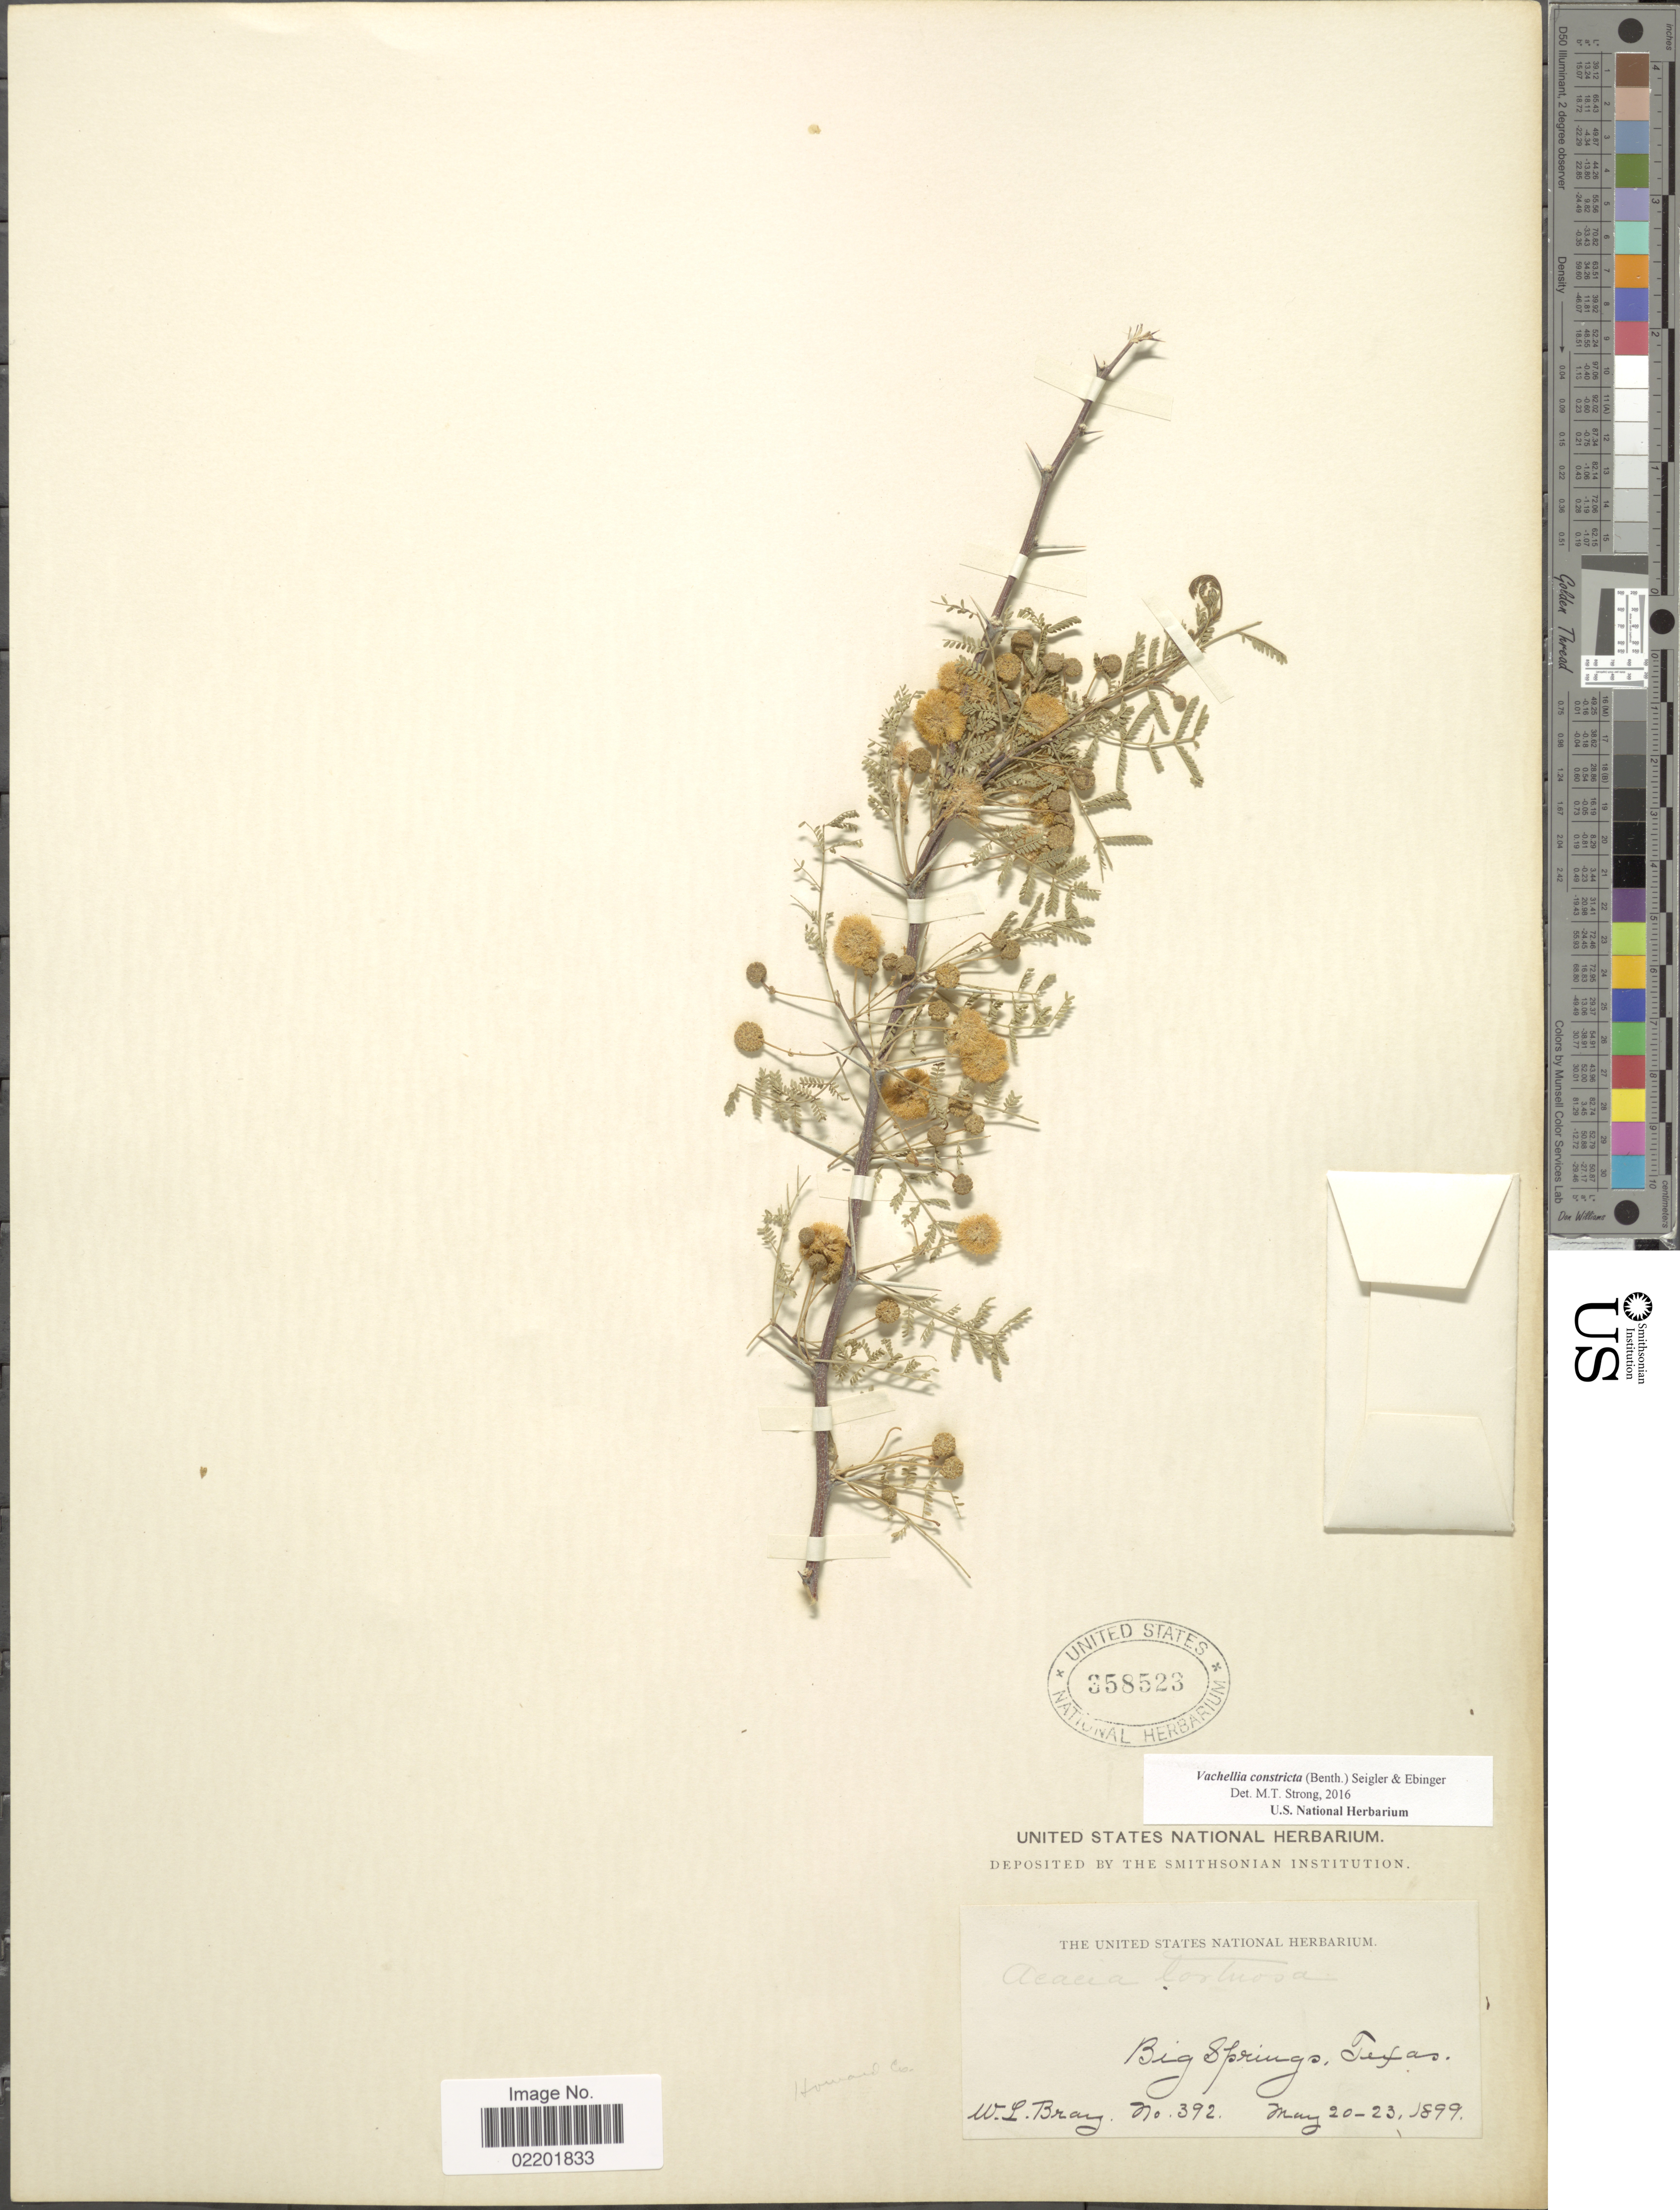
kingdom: Plantae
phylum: Tracheophyta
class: Magnoliopsida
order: Fabales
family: Fabaceae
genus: Vachellia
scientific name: Vachellia constricta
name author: (Benth.) Seigler & Ebinger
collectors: W. L. Bray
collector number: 392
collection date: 1899-05-20/1899-05-23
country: United States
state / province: Texas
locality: Big Springs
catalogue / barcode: US 358523